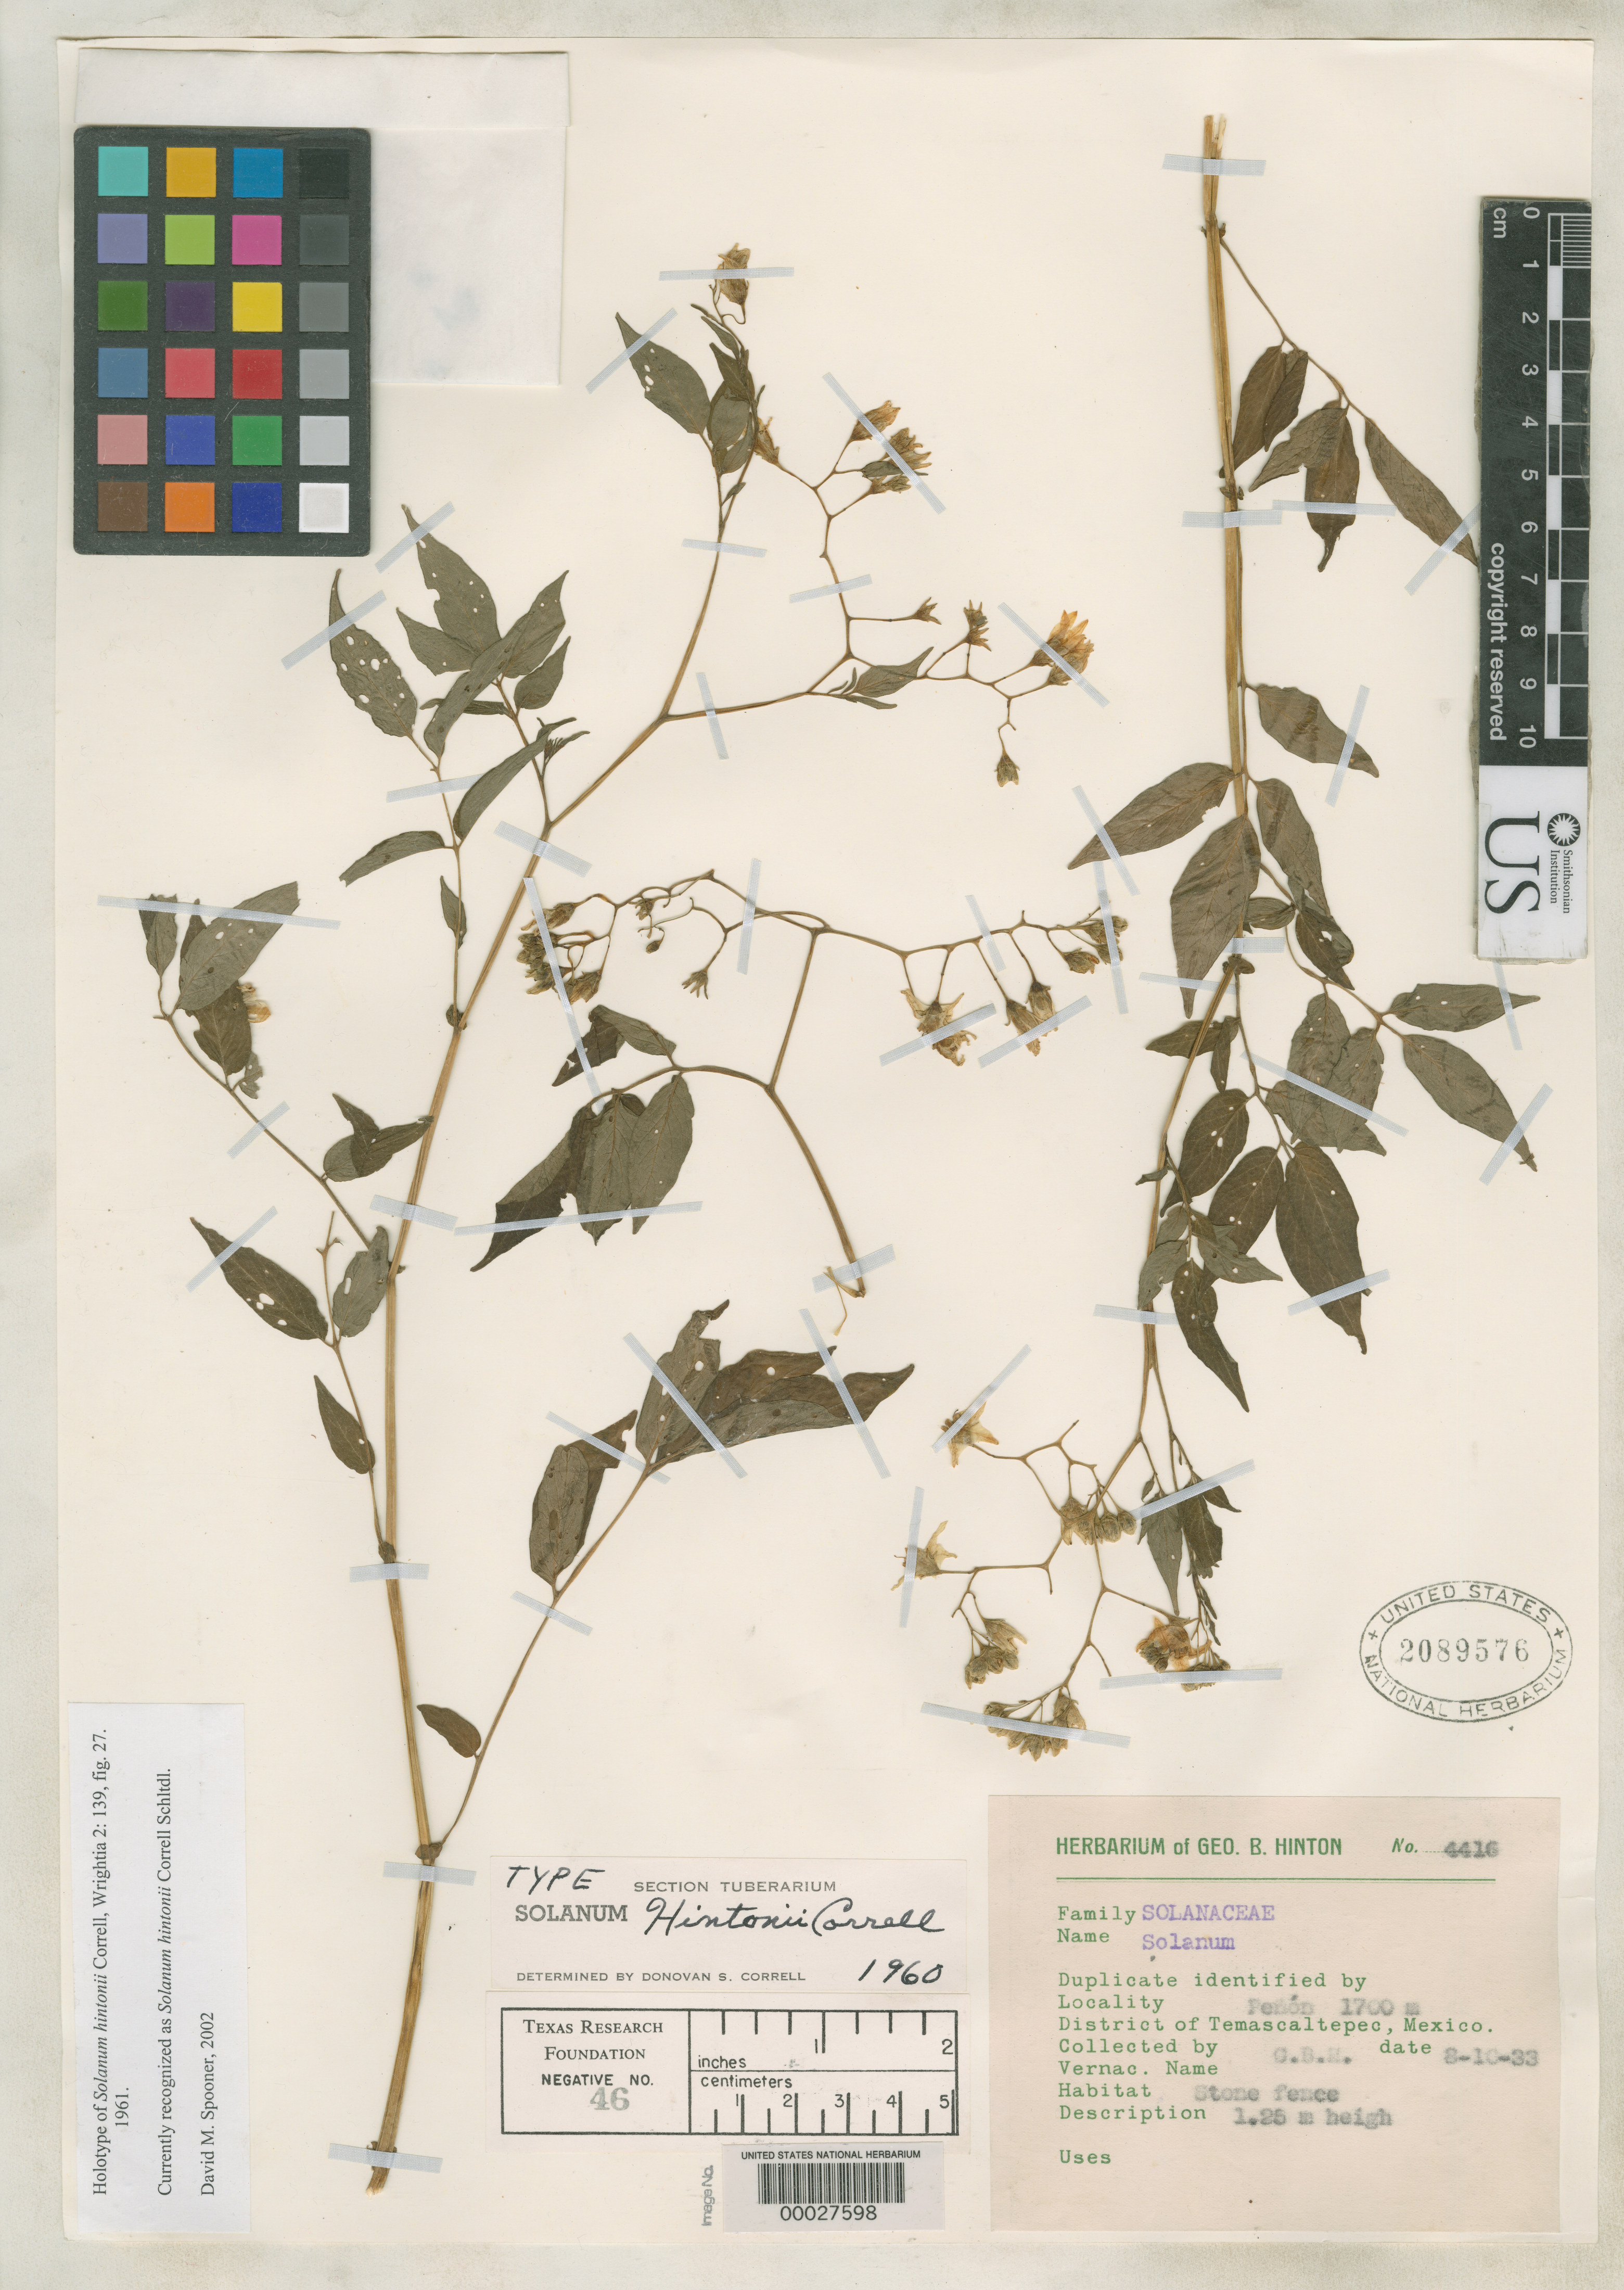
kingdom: Plantae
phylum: Tracheophyta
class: Magnoliopsida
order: Solanales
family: Solanaceae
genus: Solanum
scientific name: Solanum hintonii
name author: Correll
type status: Holotype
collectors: G. B. Hinton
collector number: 4416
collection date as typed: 1933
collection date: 1933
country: Mexico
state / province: México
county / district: Temascaltepec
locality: Penon.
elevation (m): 1700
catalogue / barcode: US 2089576